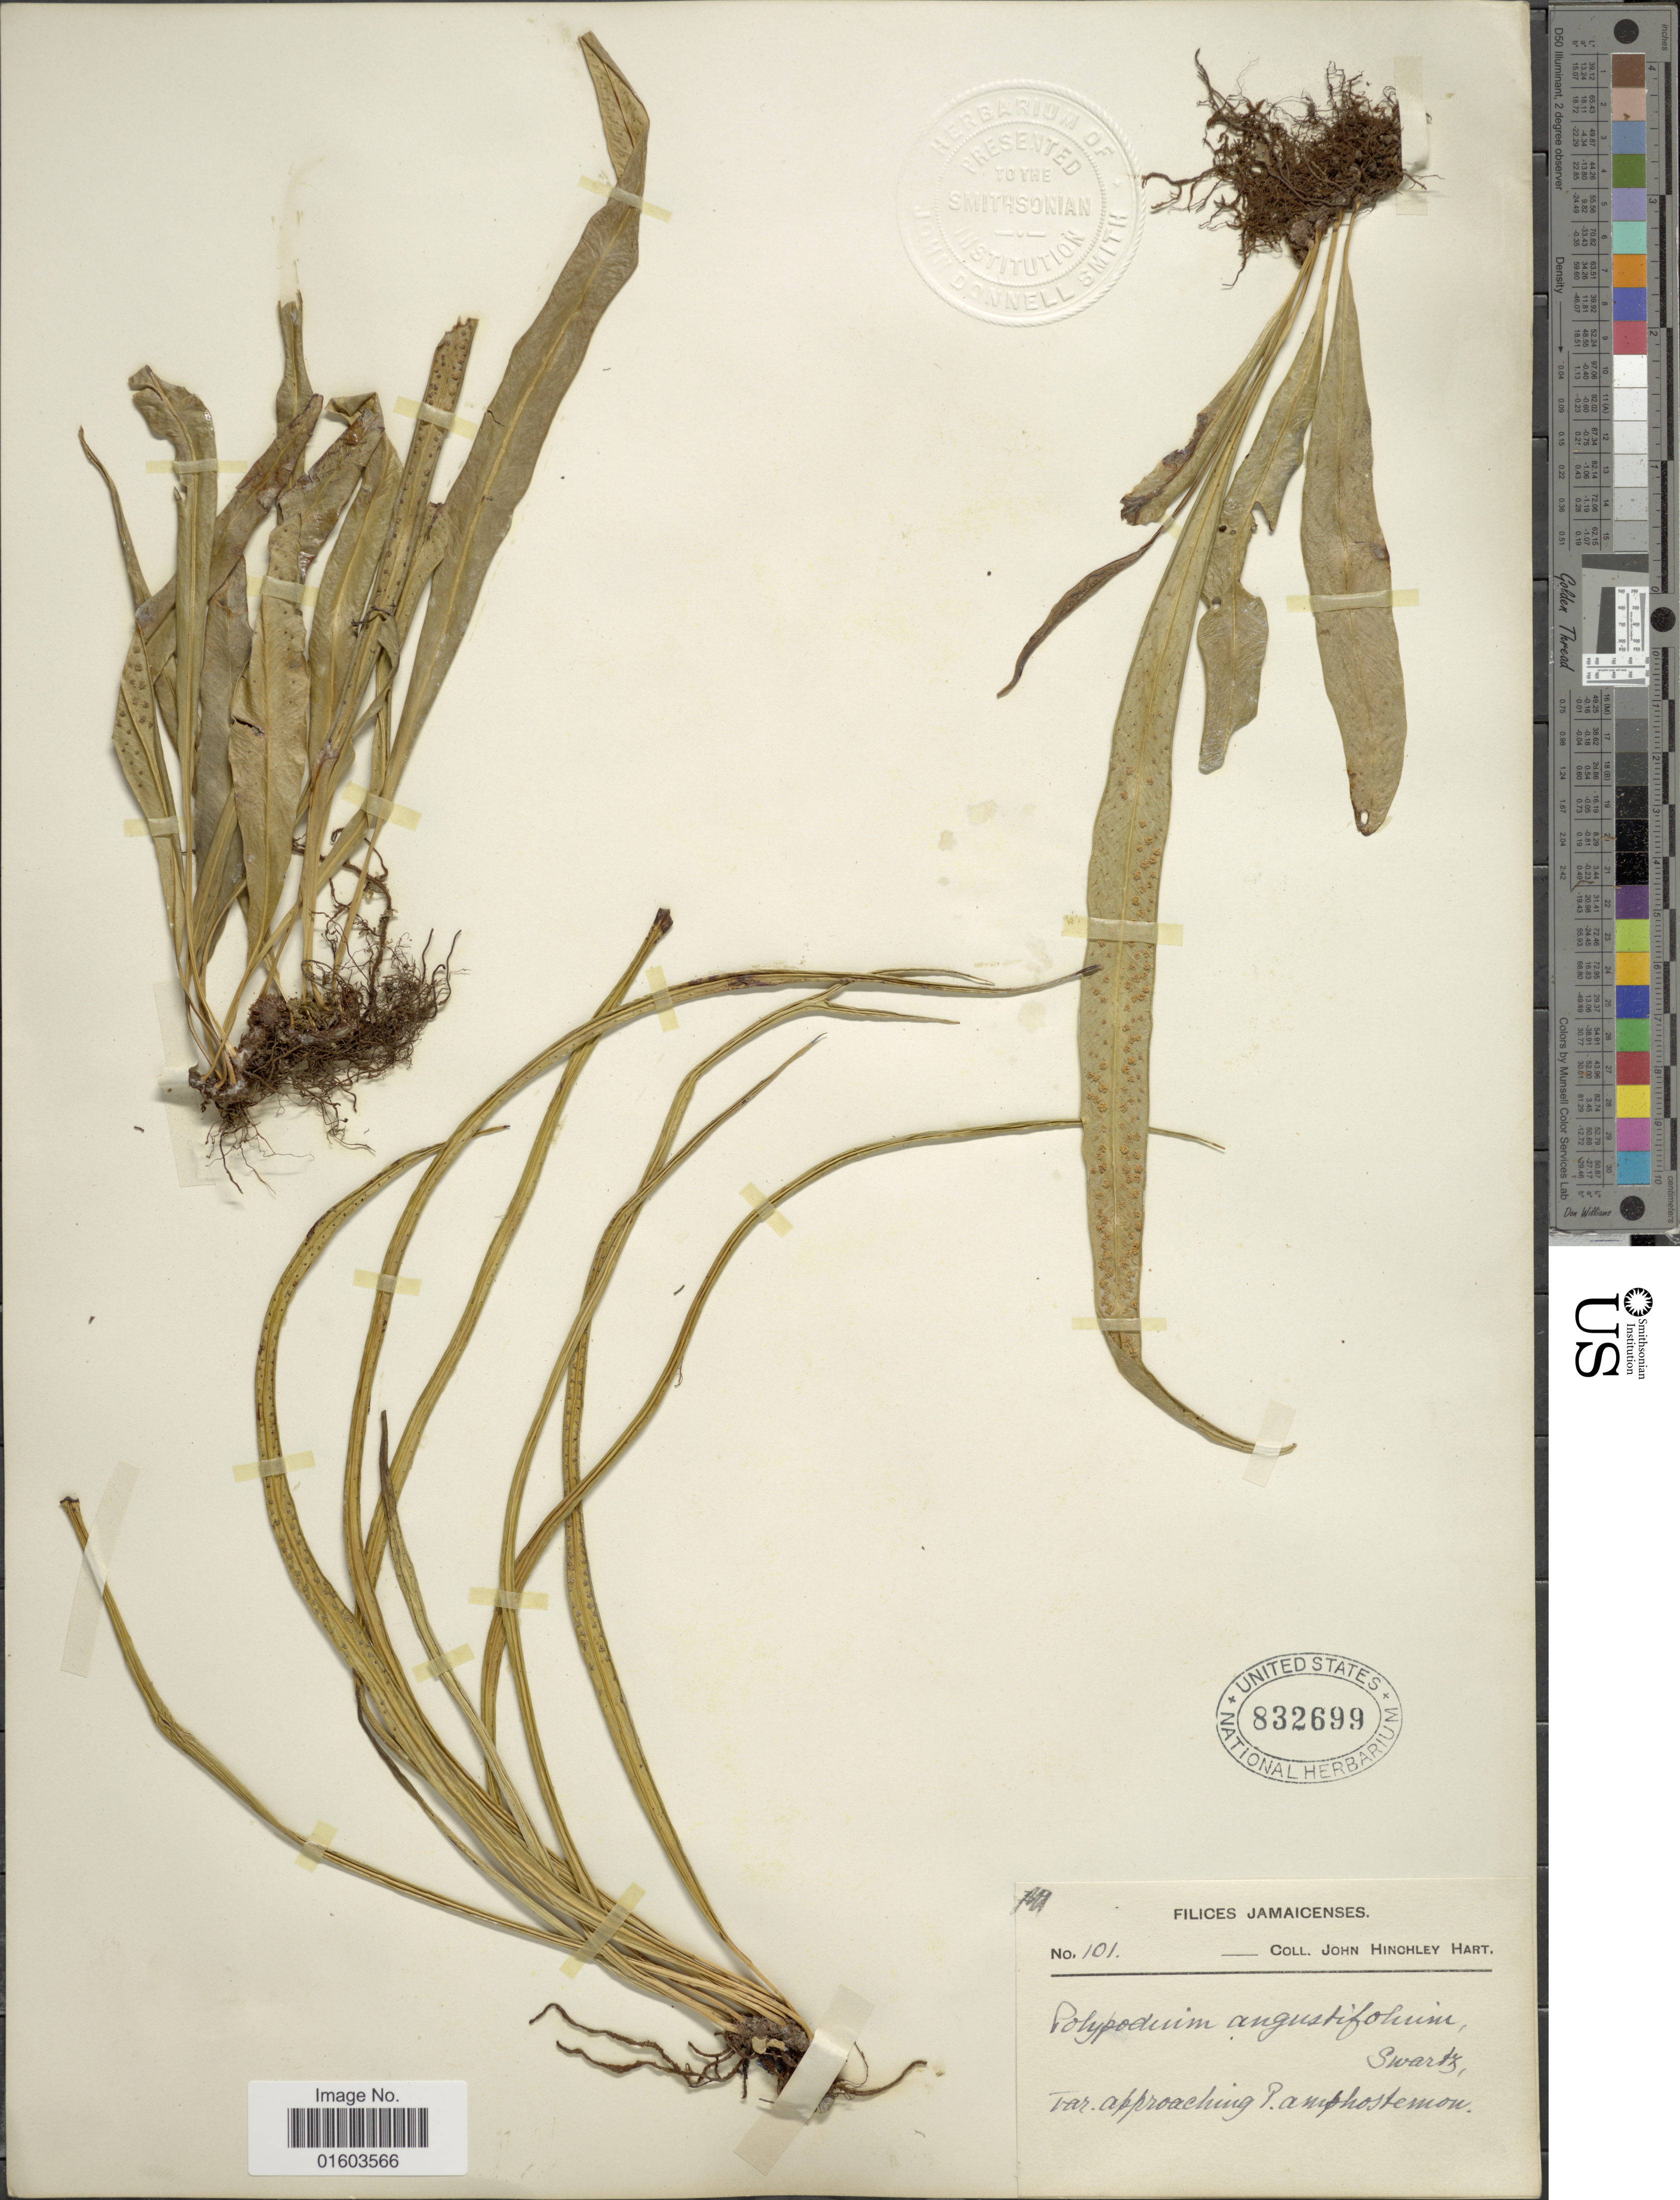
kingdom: Plantae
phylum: Tracheophyta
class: Polypodiopsida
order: Polypodiales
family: Polypodiaceae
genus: Campyloneurum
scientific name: Campyloneurum angustifolium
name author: (Sw.) Fée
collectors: J. H. Hart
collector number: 101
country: Jamaica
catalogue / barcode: US 832699